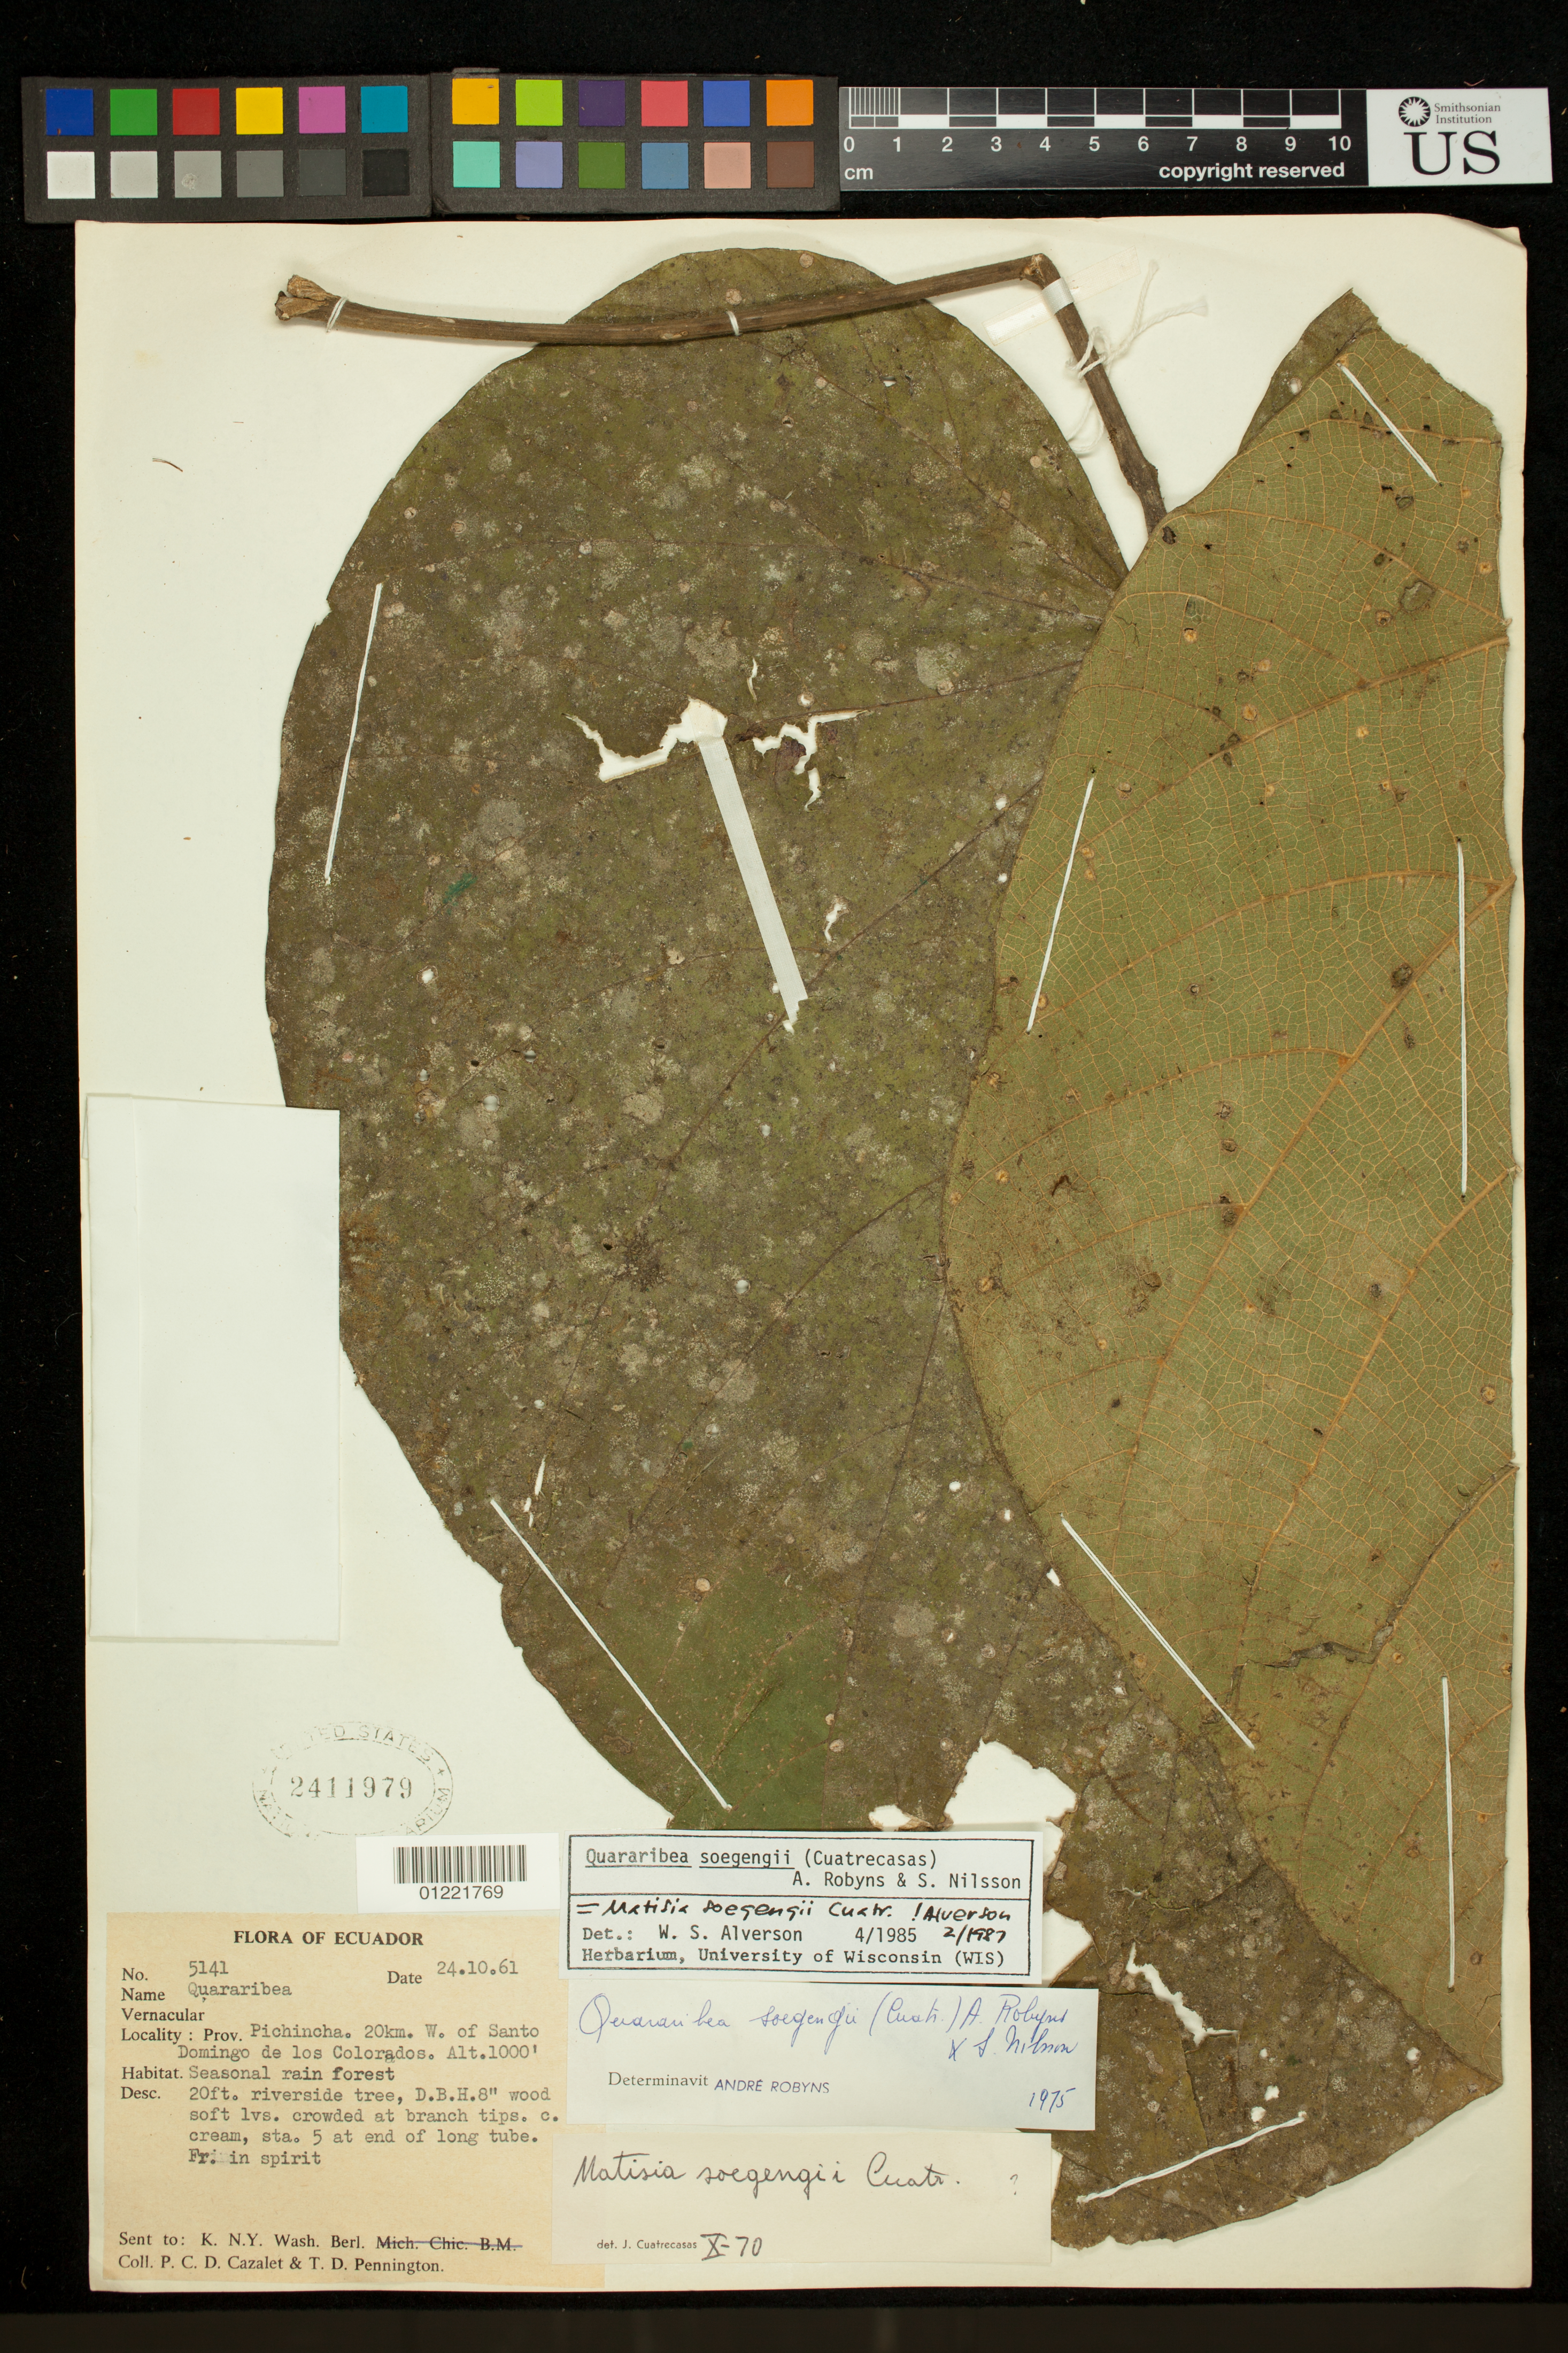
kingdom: Plantae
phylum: Tracheophyta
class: Magnoliopsida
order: Malvales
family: Malvaceae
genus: Matisia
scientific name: Matisia soegengii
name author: Cuatrec.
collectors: P. Cazalet & T. D. Pennington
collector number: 5141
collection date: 1961-10-24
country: Ecuador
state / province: Pichincha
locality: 20km. W. of Santo Domingo de los Colorados. Seasonal rain forest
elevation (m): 305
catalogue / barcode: US 2411979